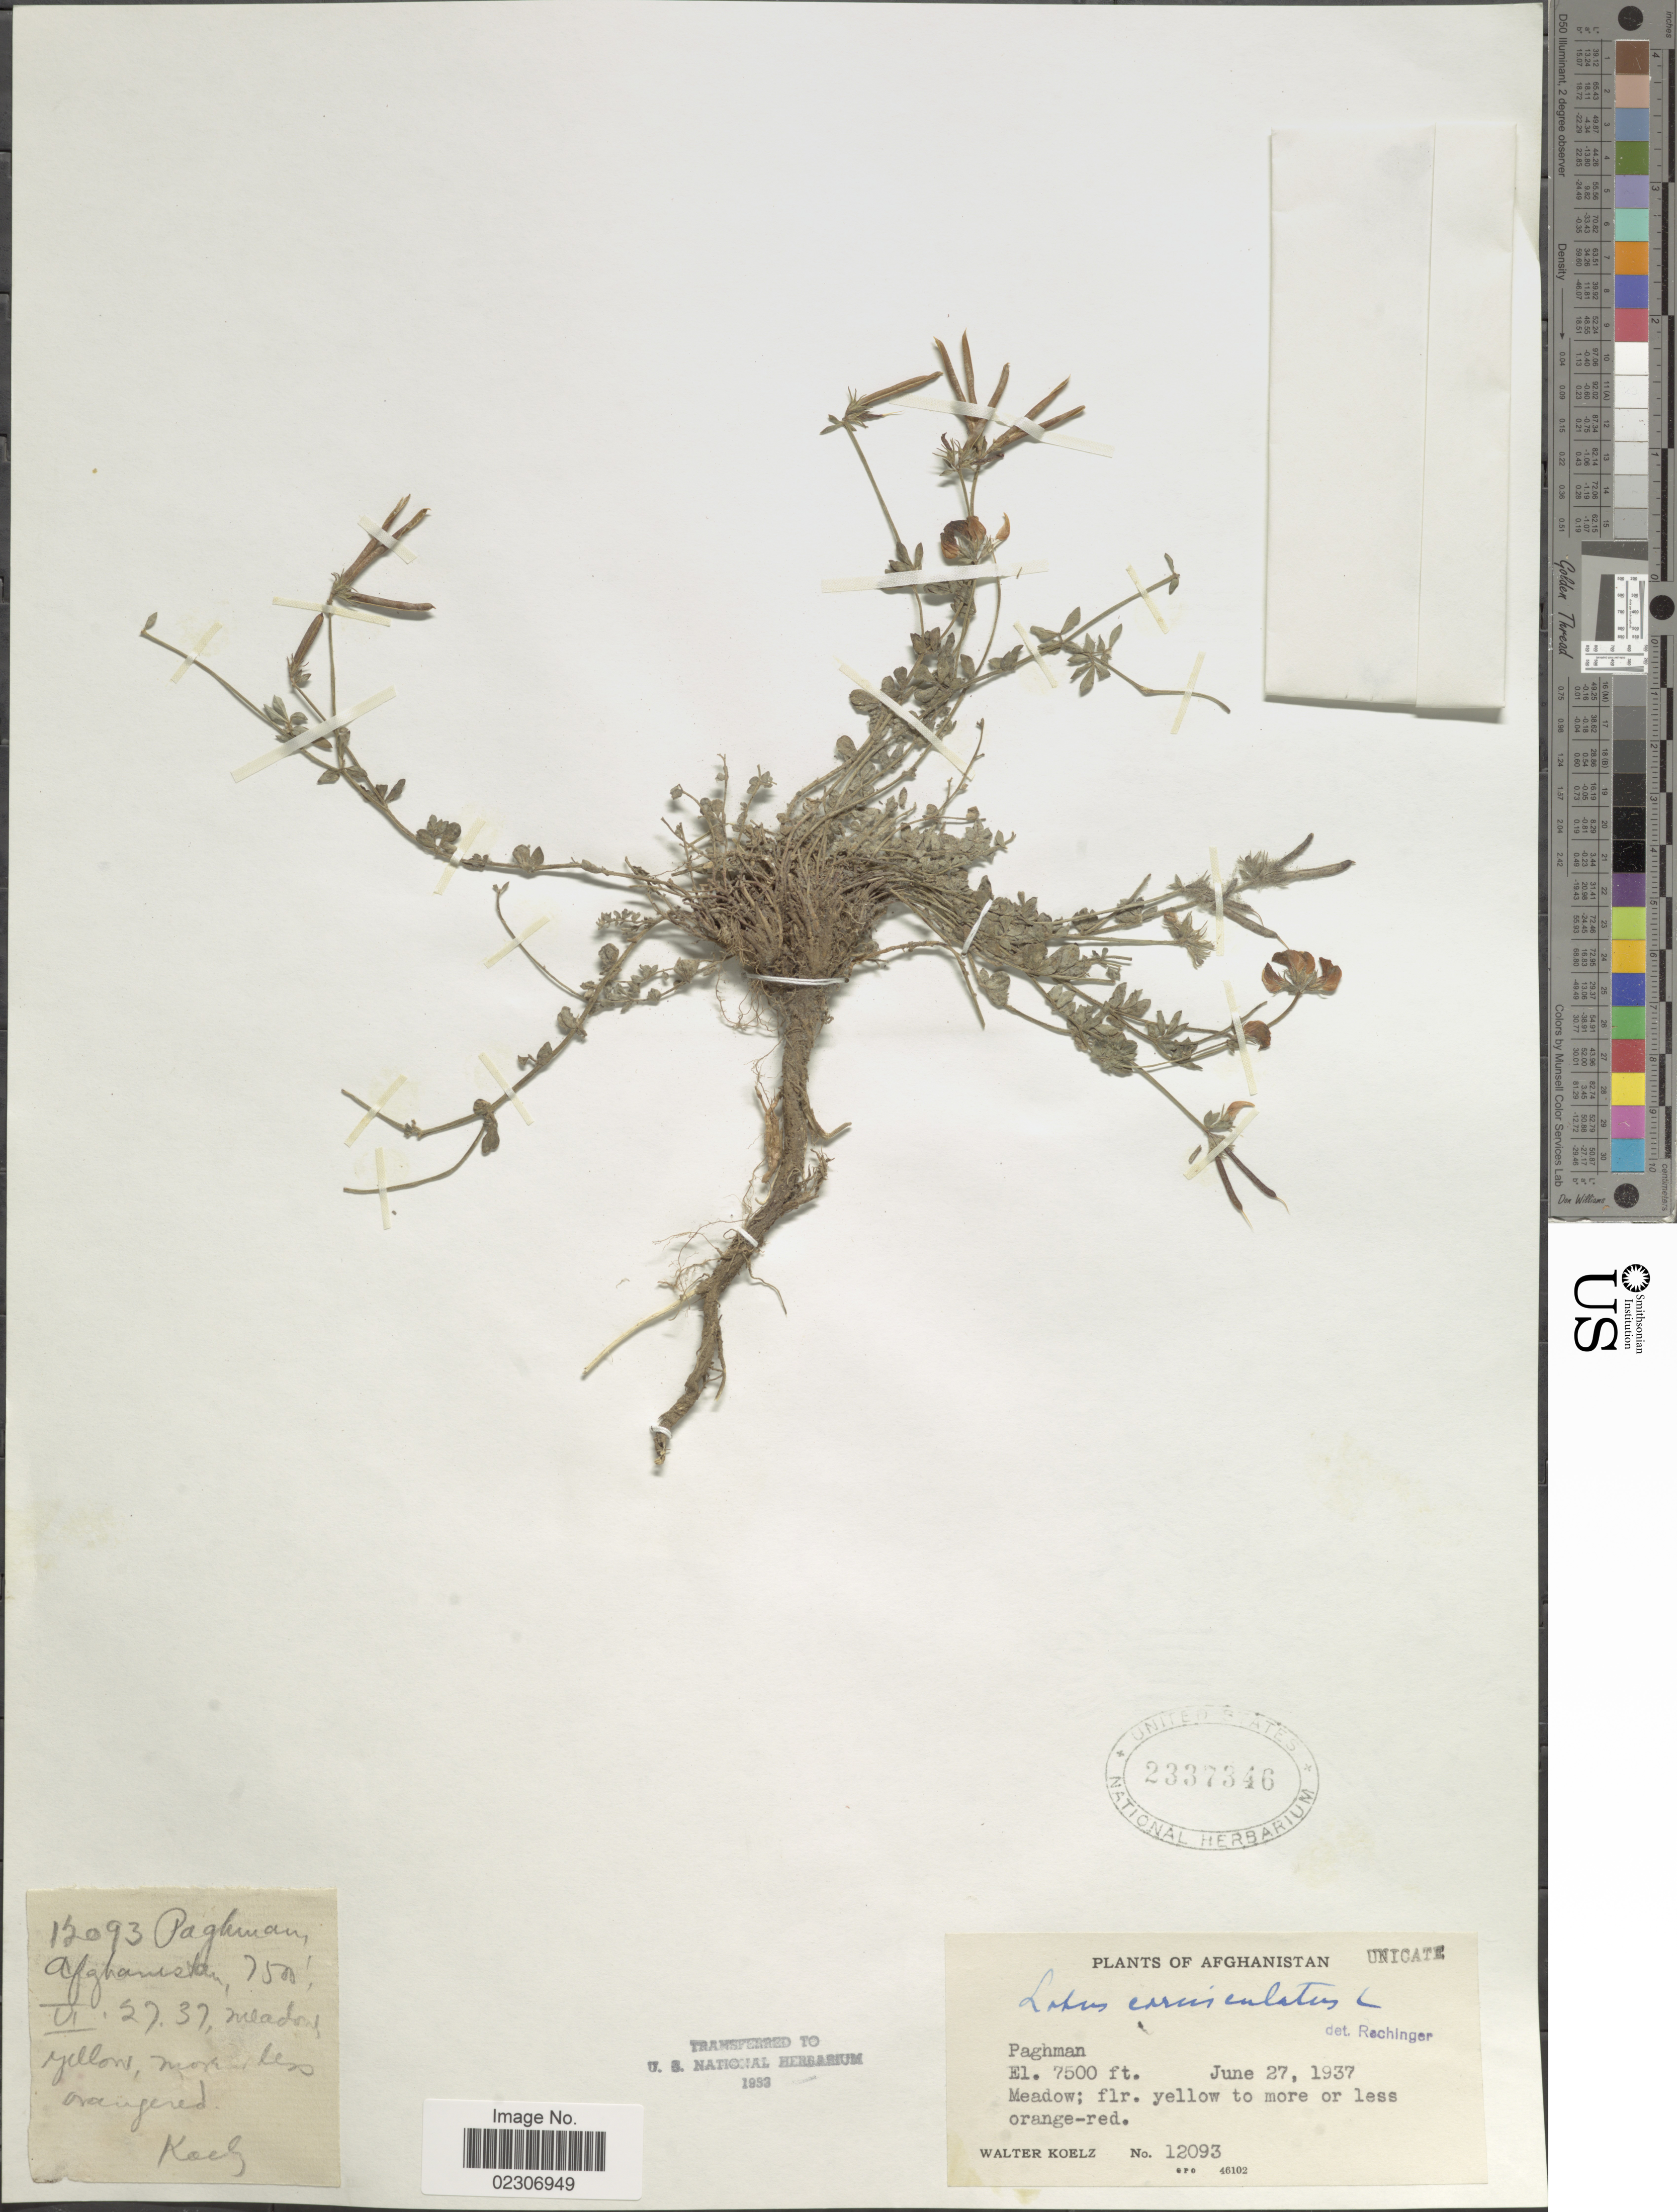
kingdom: Plantae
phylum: Tracheophyta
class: Magnoliopsida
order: Fabales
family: Fabaceae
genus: Lotus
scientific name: Lotus corniculatus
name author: L.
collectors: W. N. Koelz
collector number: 12093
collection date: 1937-06-27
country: Afghanistan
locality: Paghman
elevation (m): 2286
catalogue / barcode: US 2337346